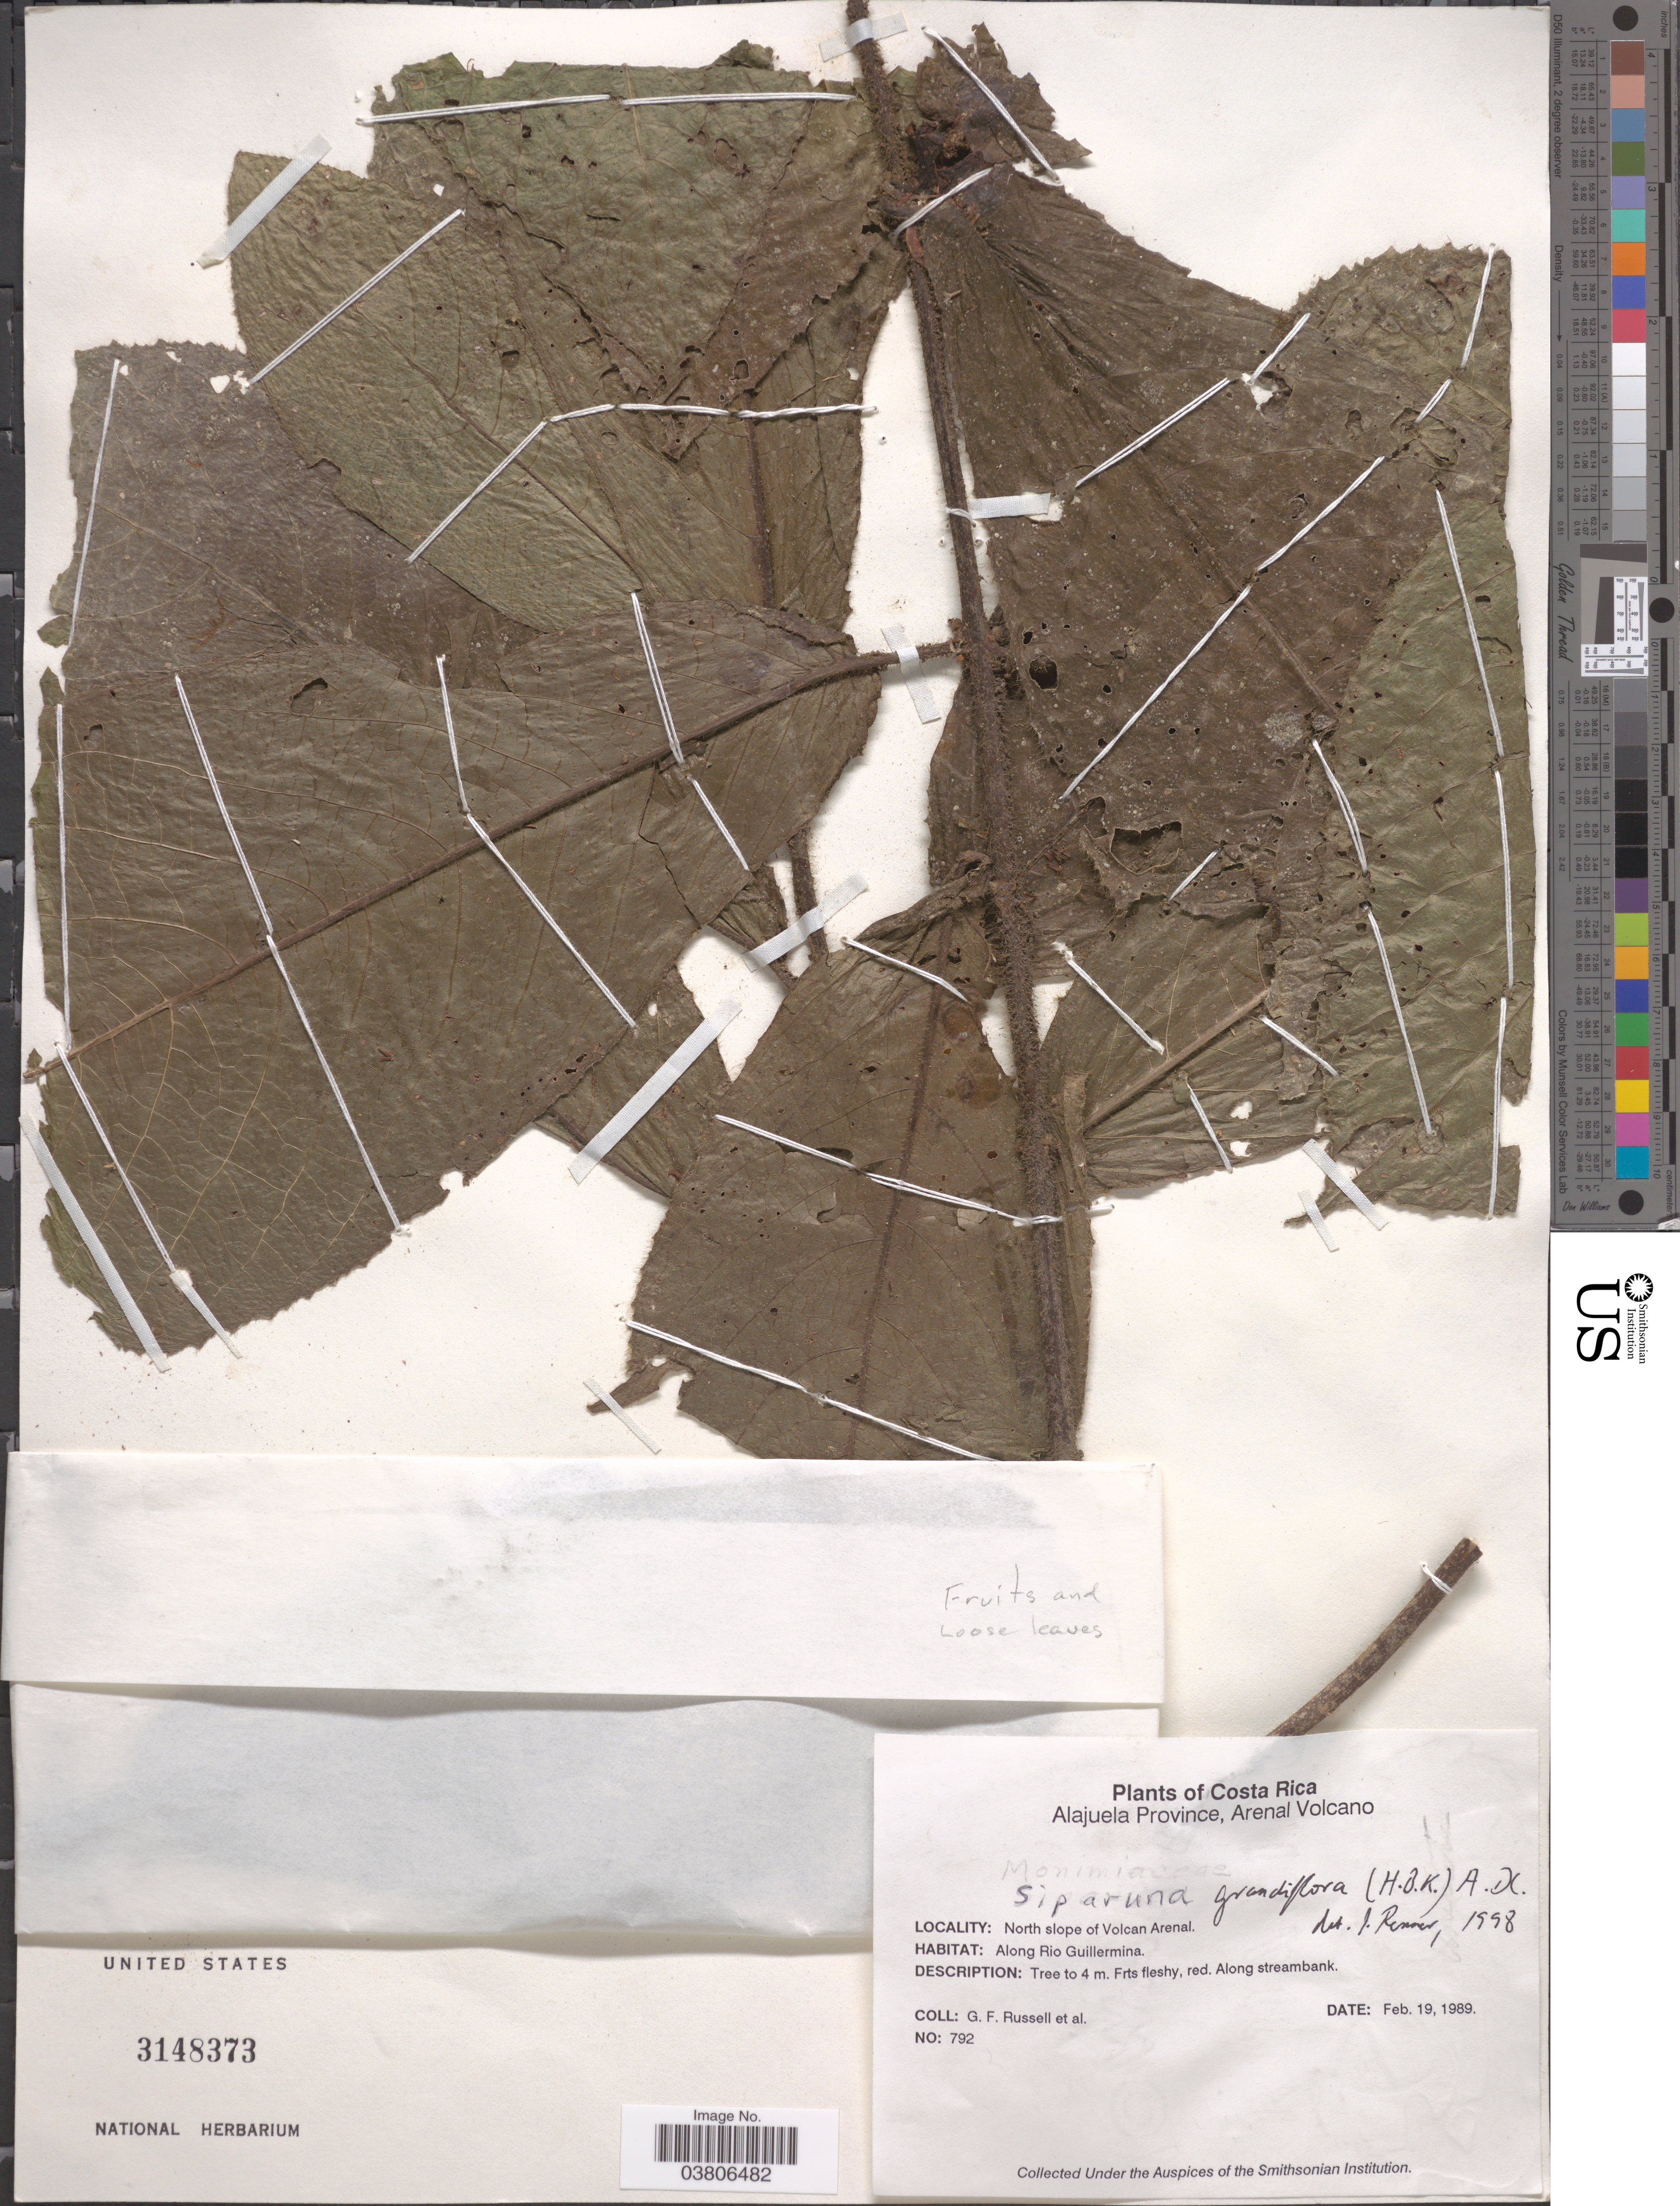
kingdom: Plantae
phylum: Tracheophyta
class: Magnoliopsida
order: Laurales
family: Siparunaceae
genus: Siparuna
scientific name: Siparuna grandiflora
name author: (Kunth) A. DC.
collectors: G. Russell & et al.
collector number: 792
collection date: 1989-02-19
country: Costa Rica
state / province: Alajuela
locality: Arenal Volcano. North slope of Volcan Arenal. Along Rio Guillermina.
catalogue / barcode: US 3148373